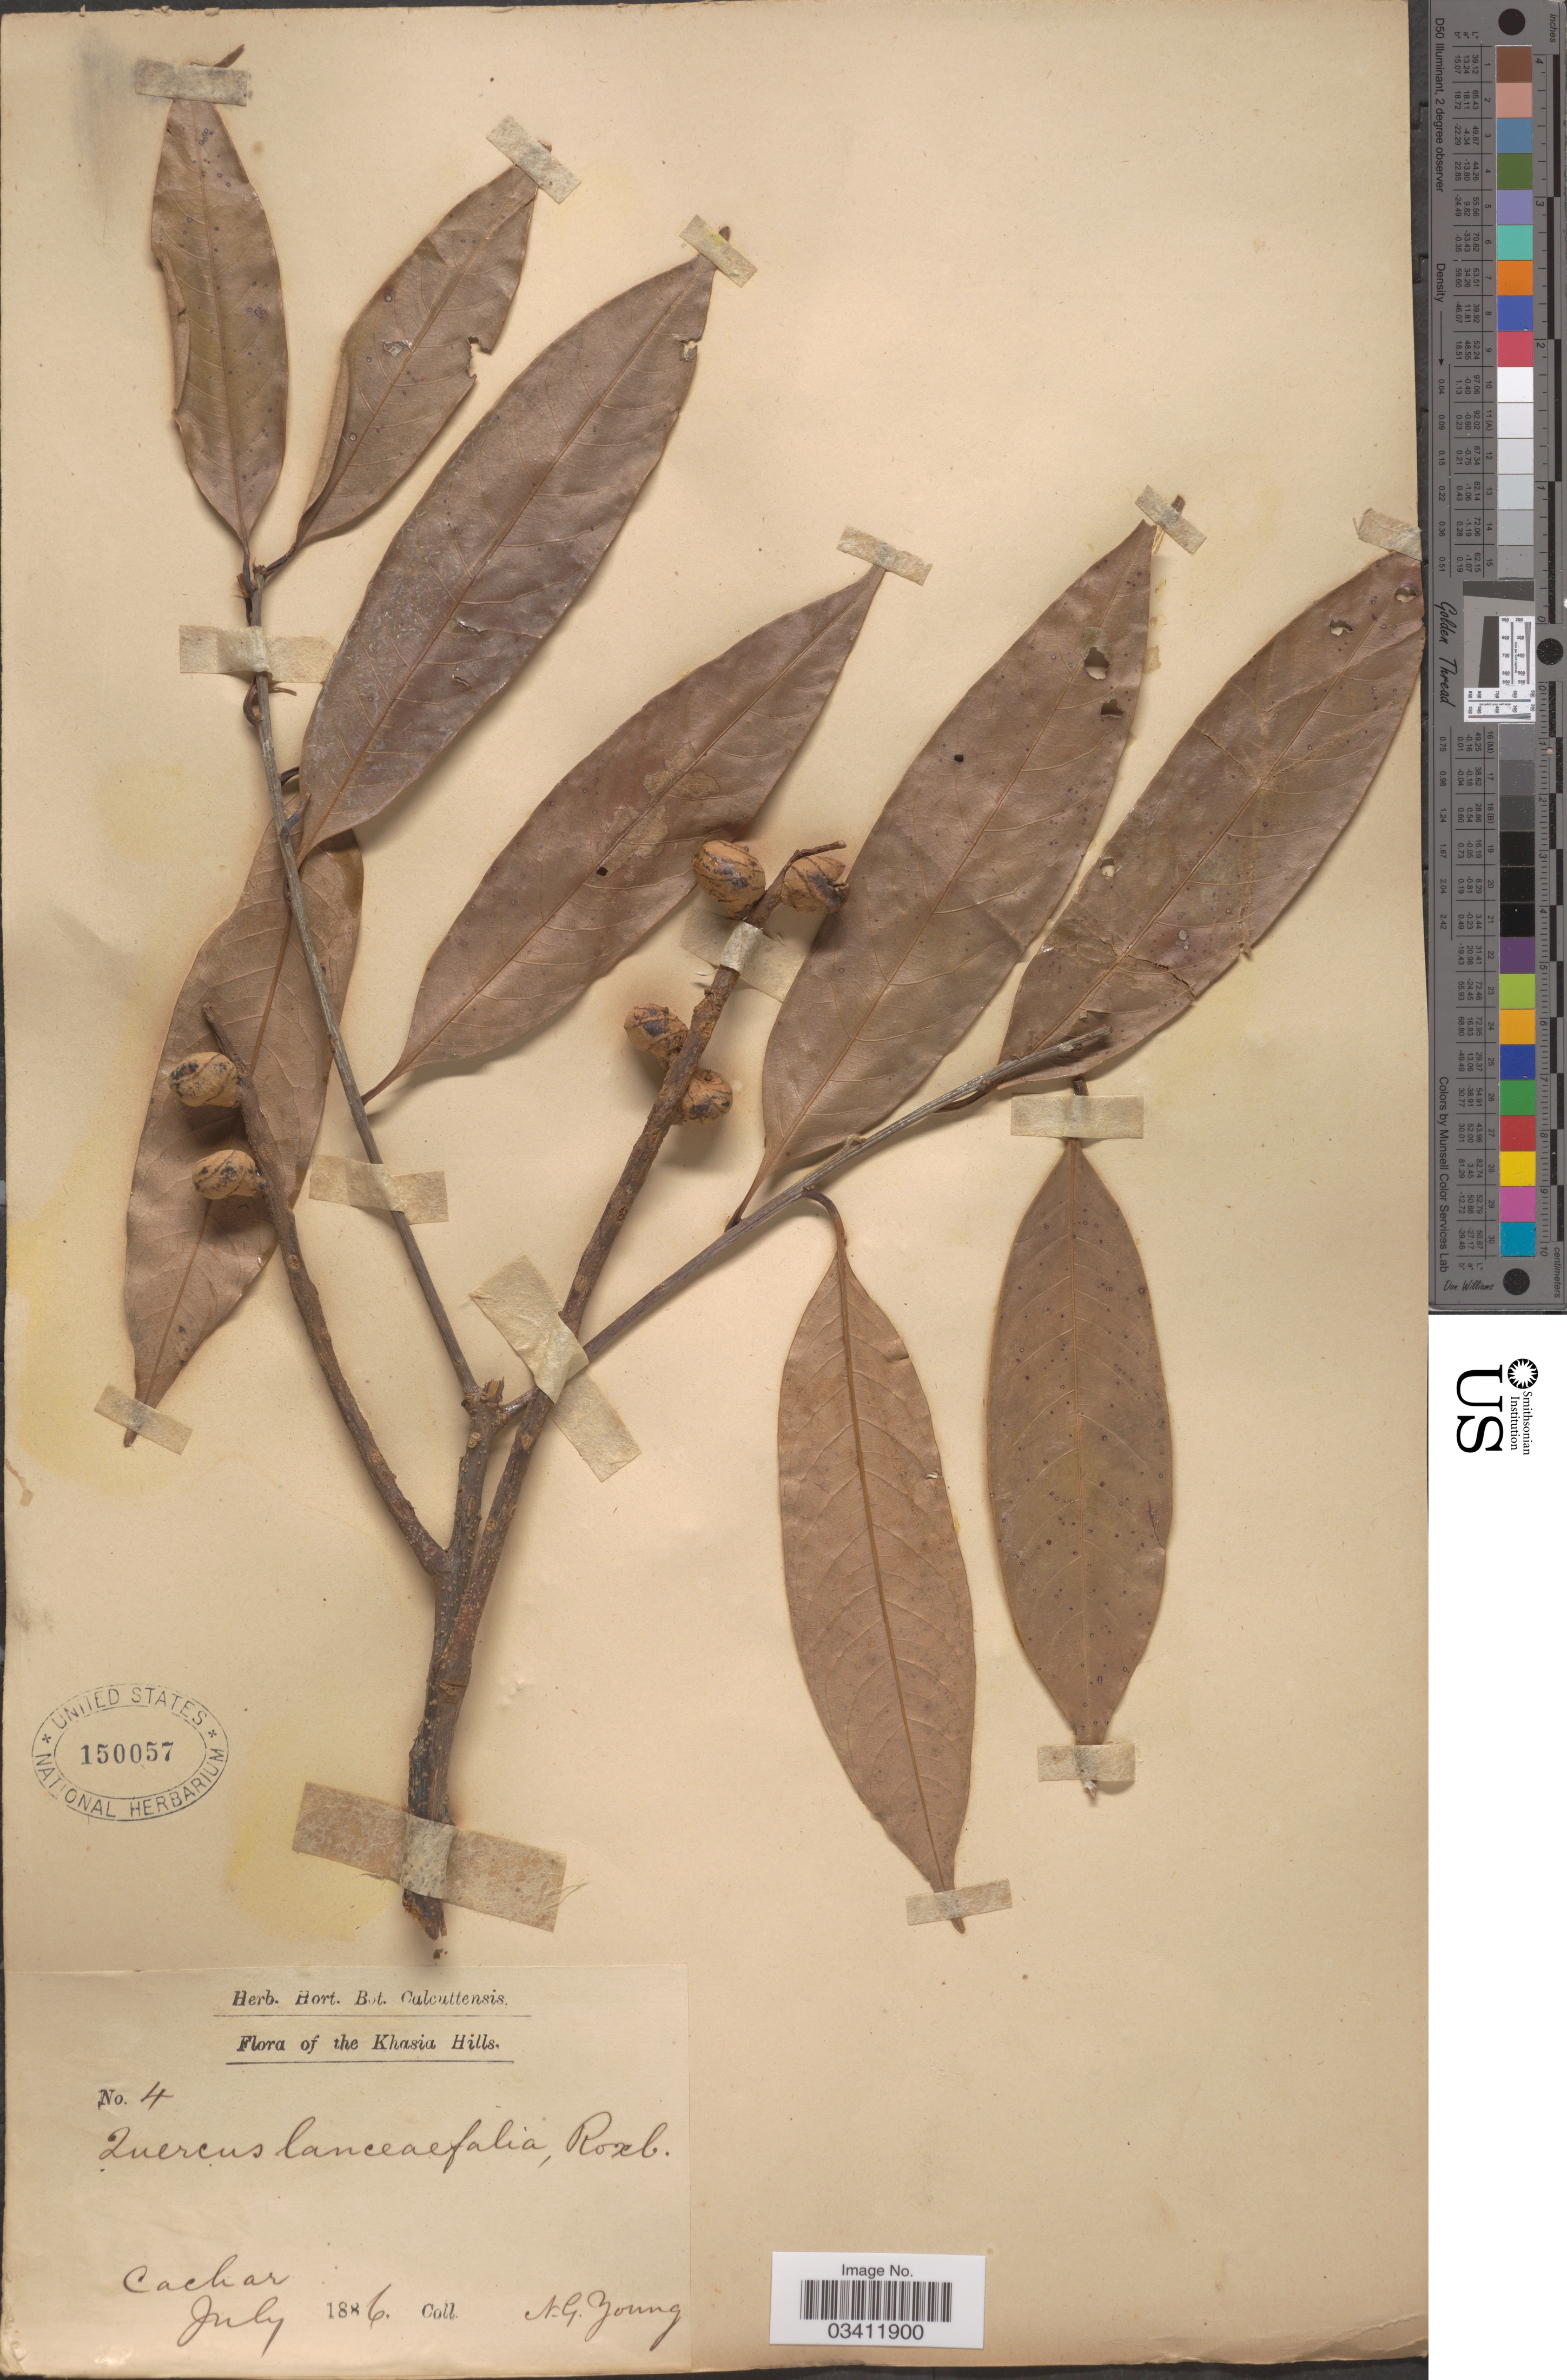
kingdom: Plantae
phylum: Tracheophyta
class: Magnoliopsida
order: Fagales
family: Fagaceae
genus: Quercus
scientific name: Quercus lanceifolia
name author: Roxb.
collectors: N. Young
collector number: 4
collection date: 1886-07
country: India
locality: The Khasia Hills. Cachar.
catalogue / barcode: US 150057